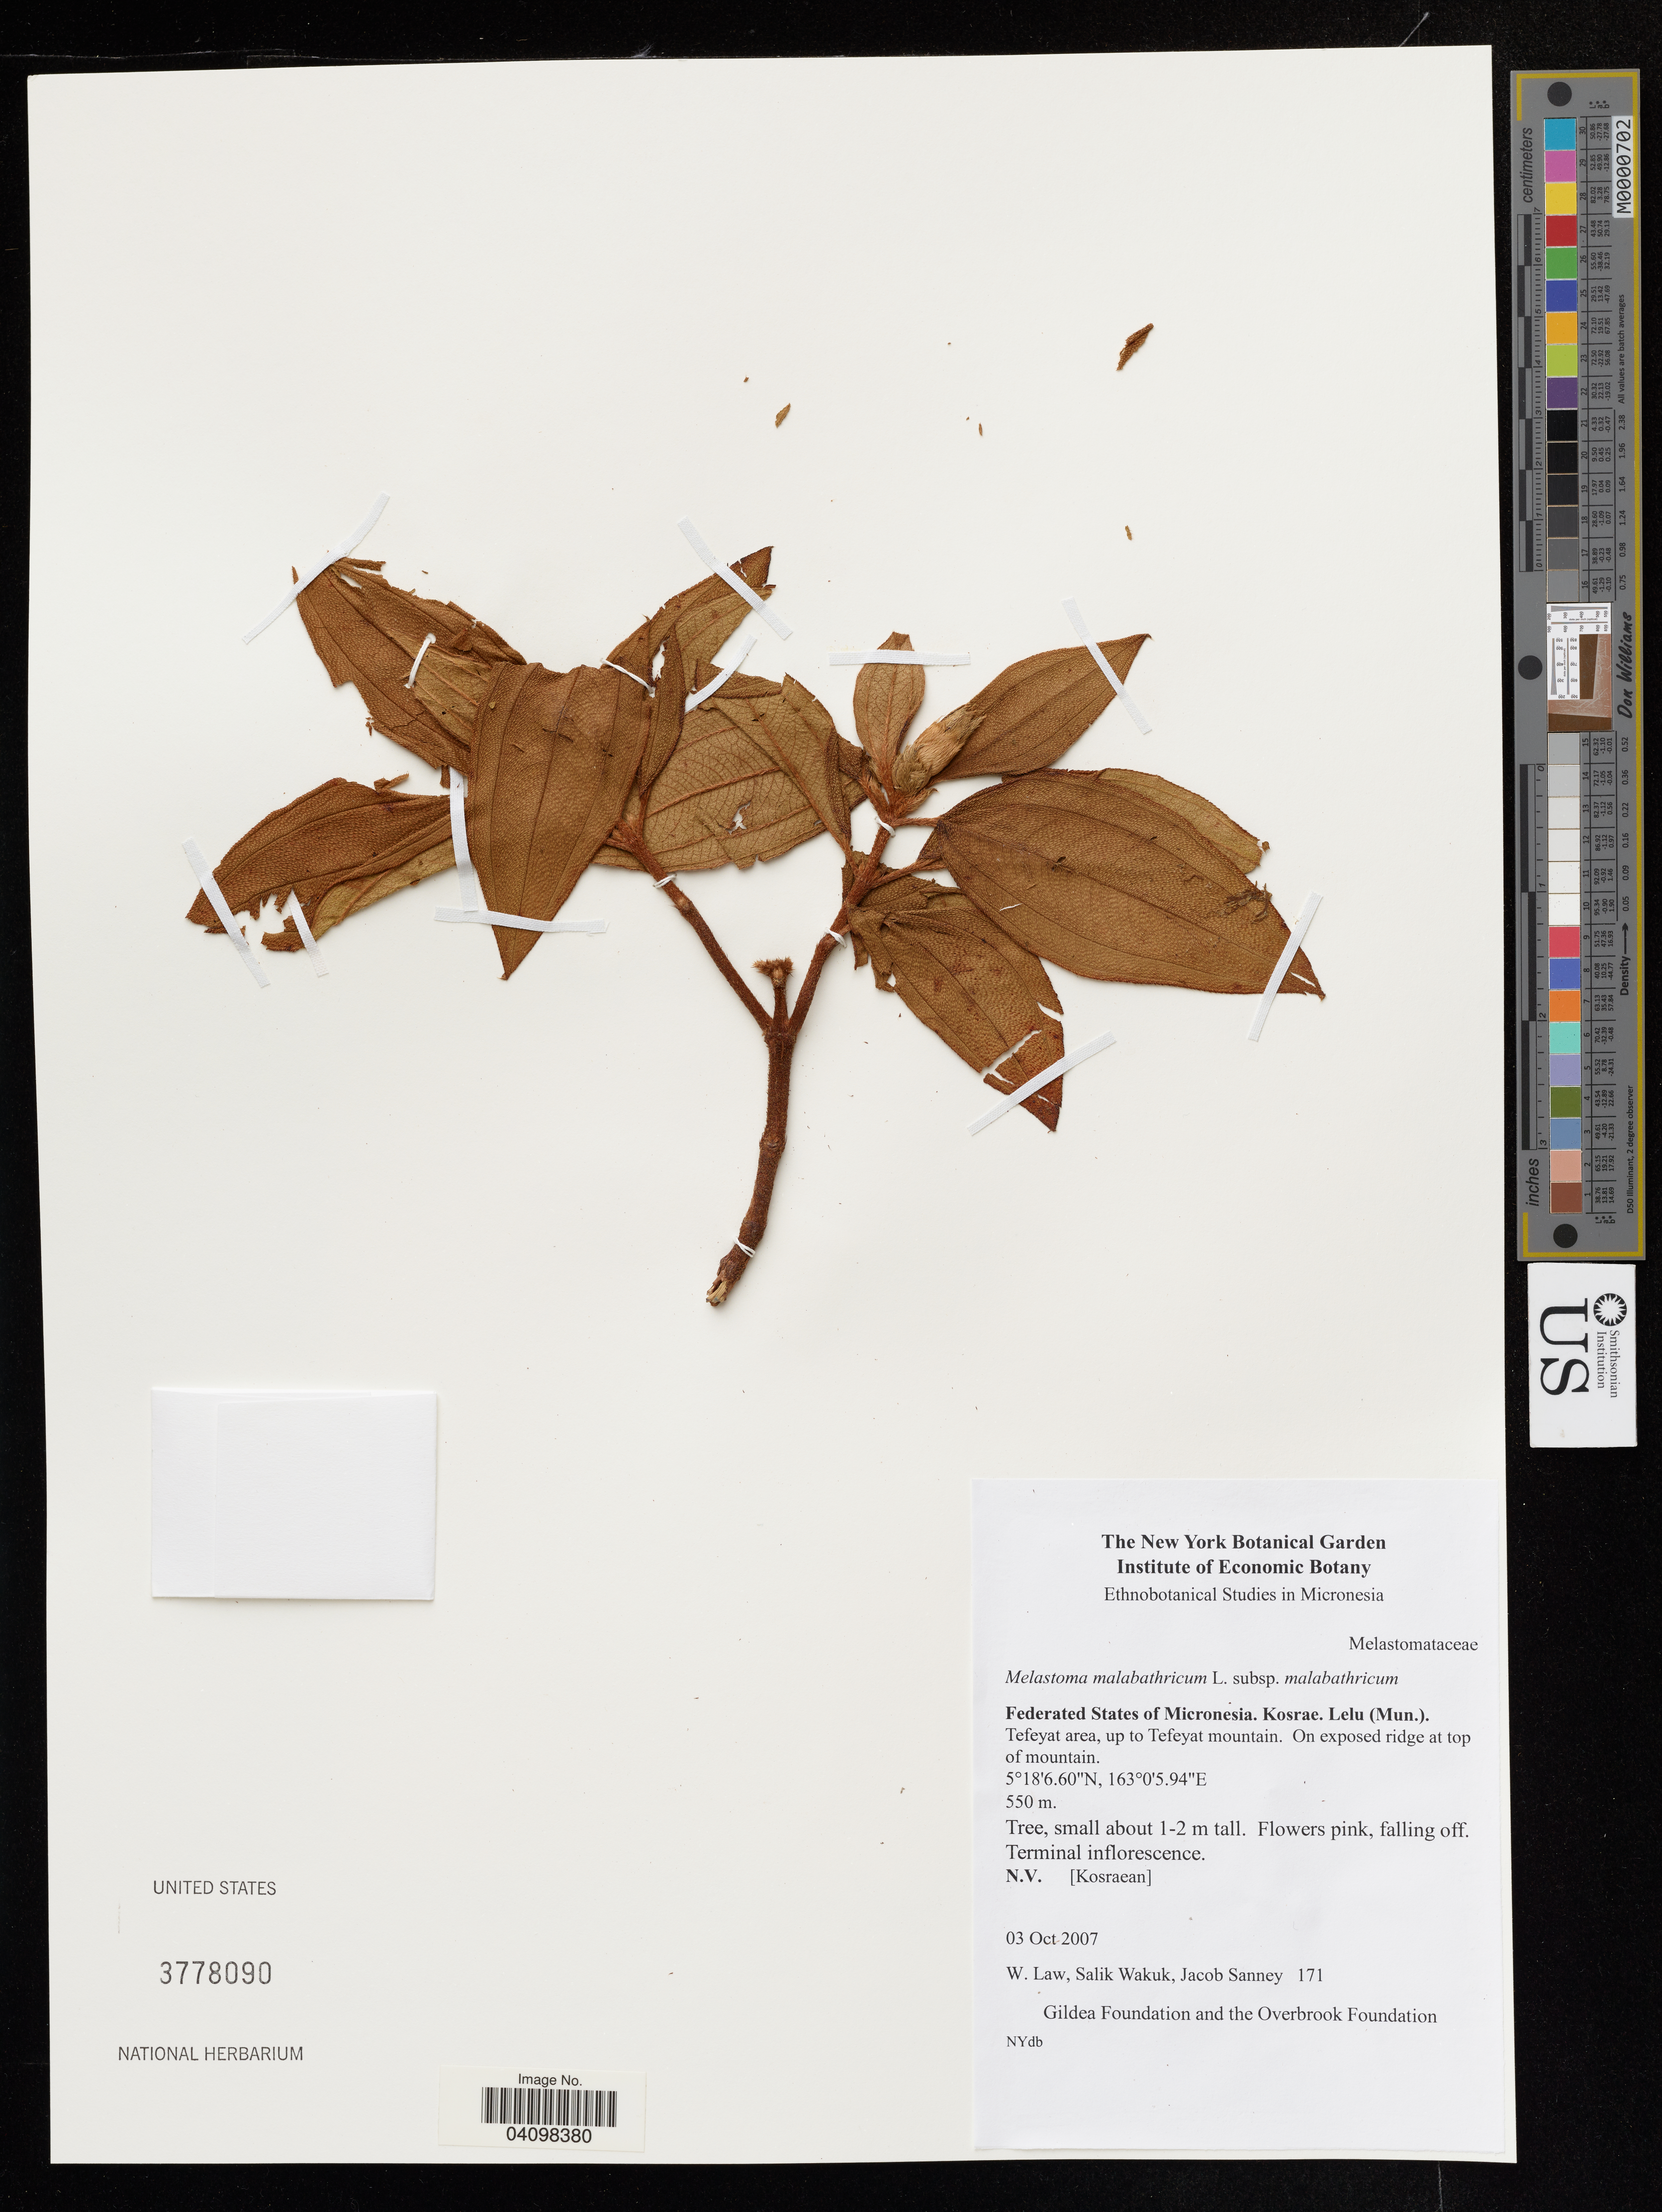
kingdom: Plantae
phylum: Tracheophyta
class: Magnoliopsida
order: Myrtales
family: Melastomataceae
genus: Melastoma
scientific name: Melastoma malabathricum subsp. malabathricum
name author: L.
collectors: W. Law & S. Wakuk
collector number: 171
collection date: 2007-10-03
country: Micronesia, Federated States of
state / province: Kosrae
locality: Lelu (Mun.). Tefeyat area, up to Tefeyat mountain.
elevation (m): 550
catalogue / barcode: US 3778090